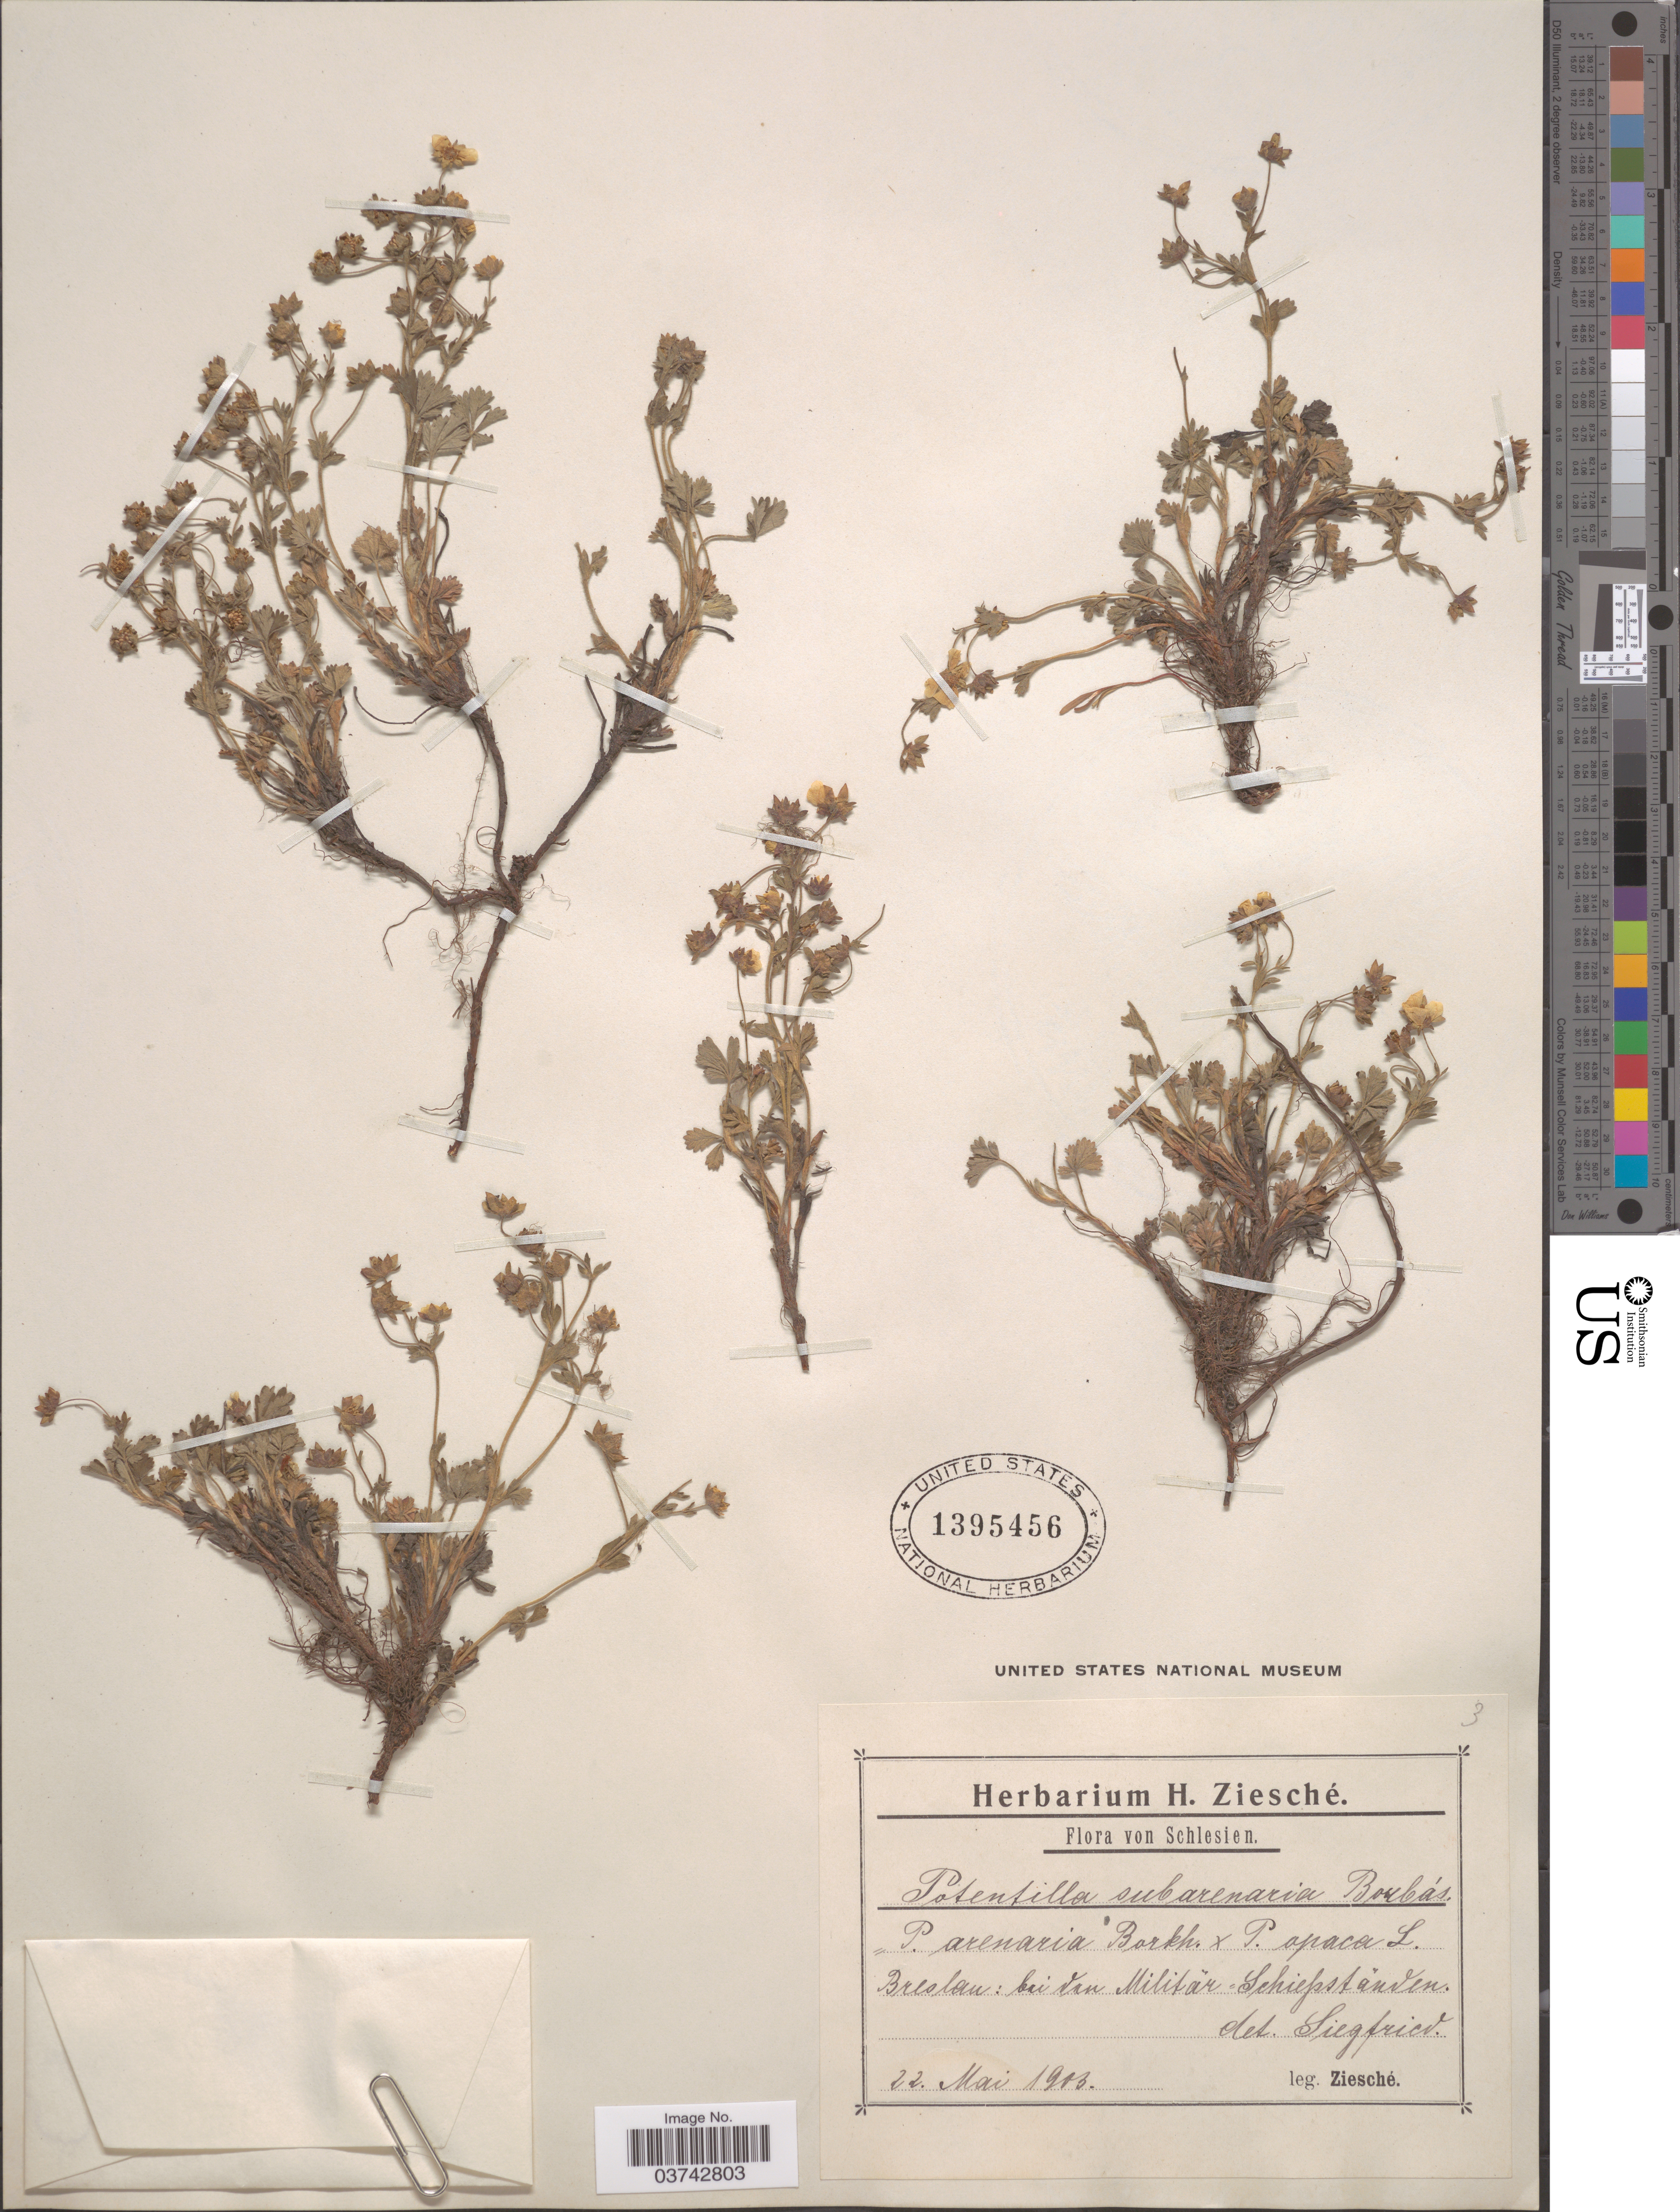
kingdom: Plantae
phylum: Tracheophyta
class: Magnoliopsida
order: Rosales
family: Rosaceae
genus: Potentilla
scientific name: Potentilla subarenaria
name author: Zimmeter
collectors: Ziesché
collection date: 1903-05-22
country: Poland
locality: Schlesien. Breslau: bei von Militar - Schiessstanden.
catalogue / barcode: US 1395456